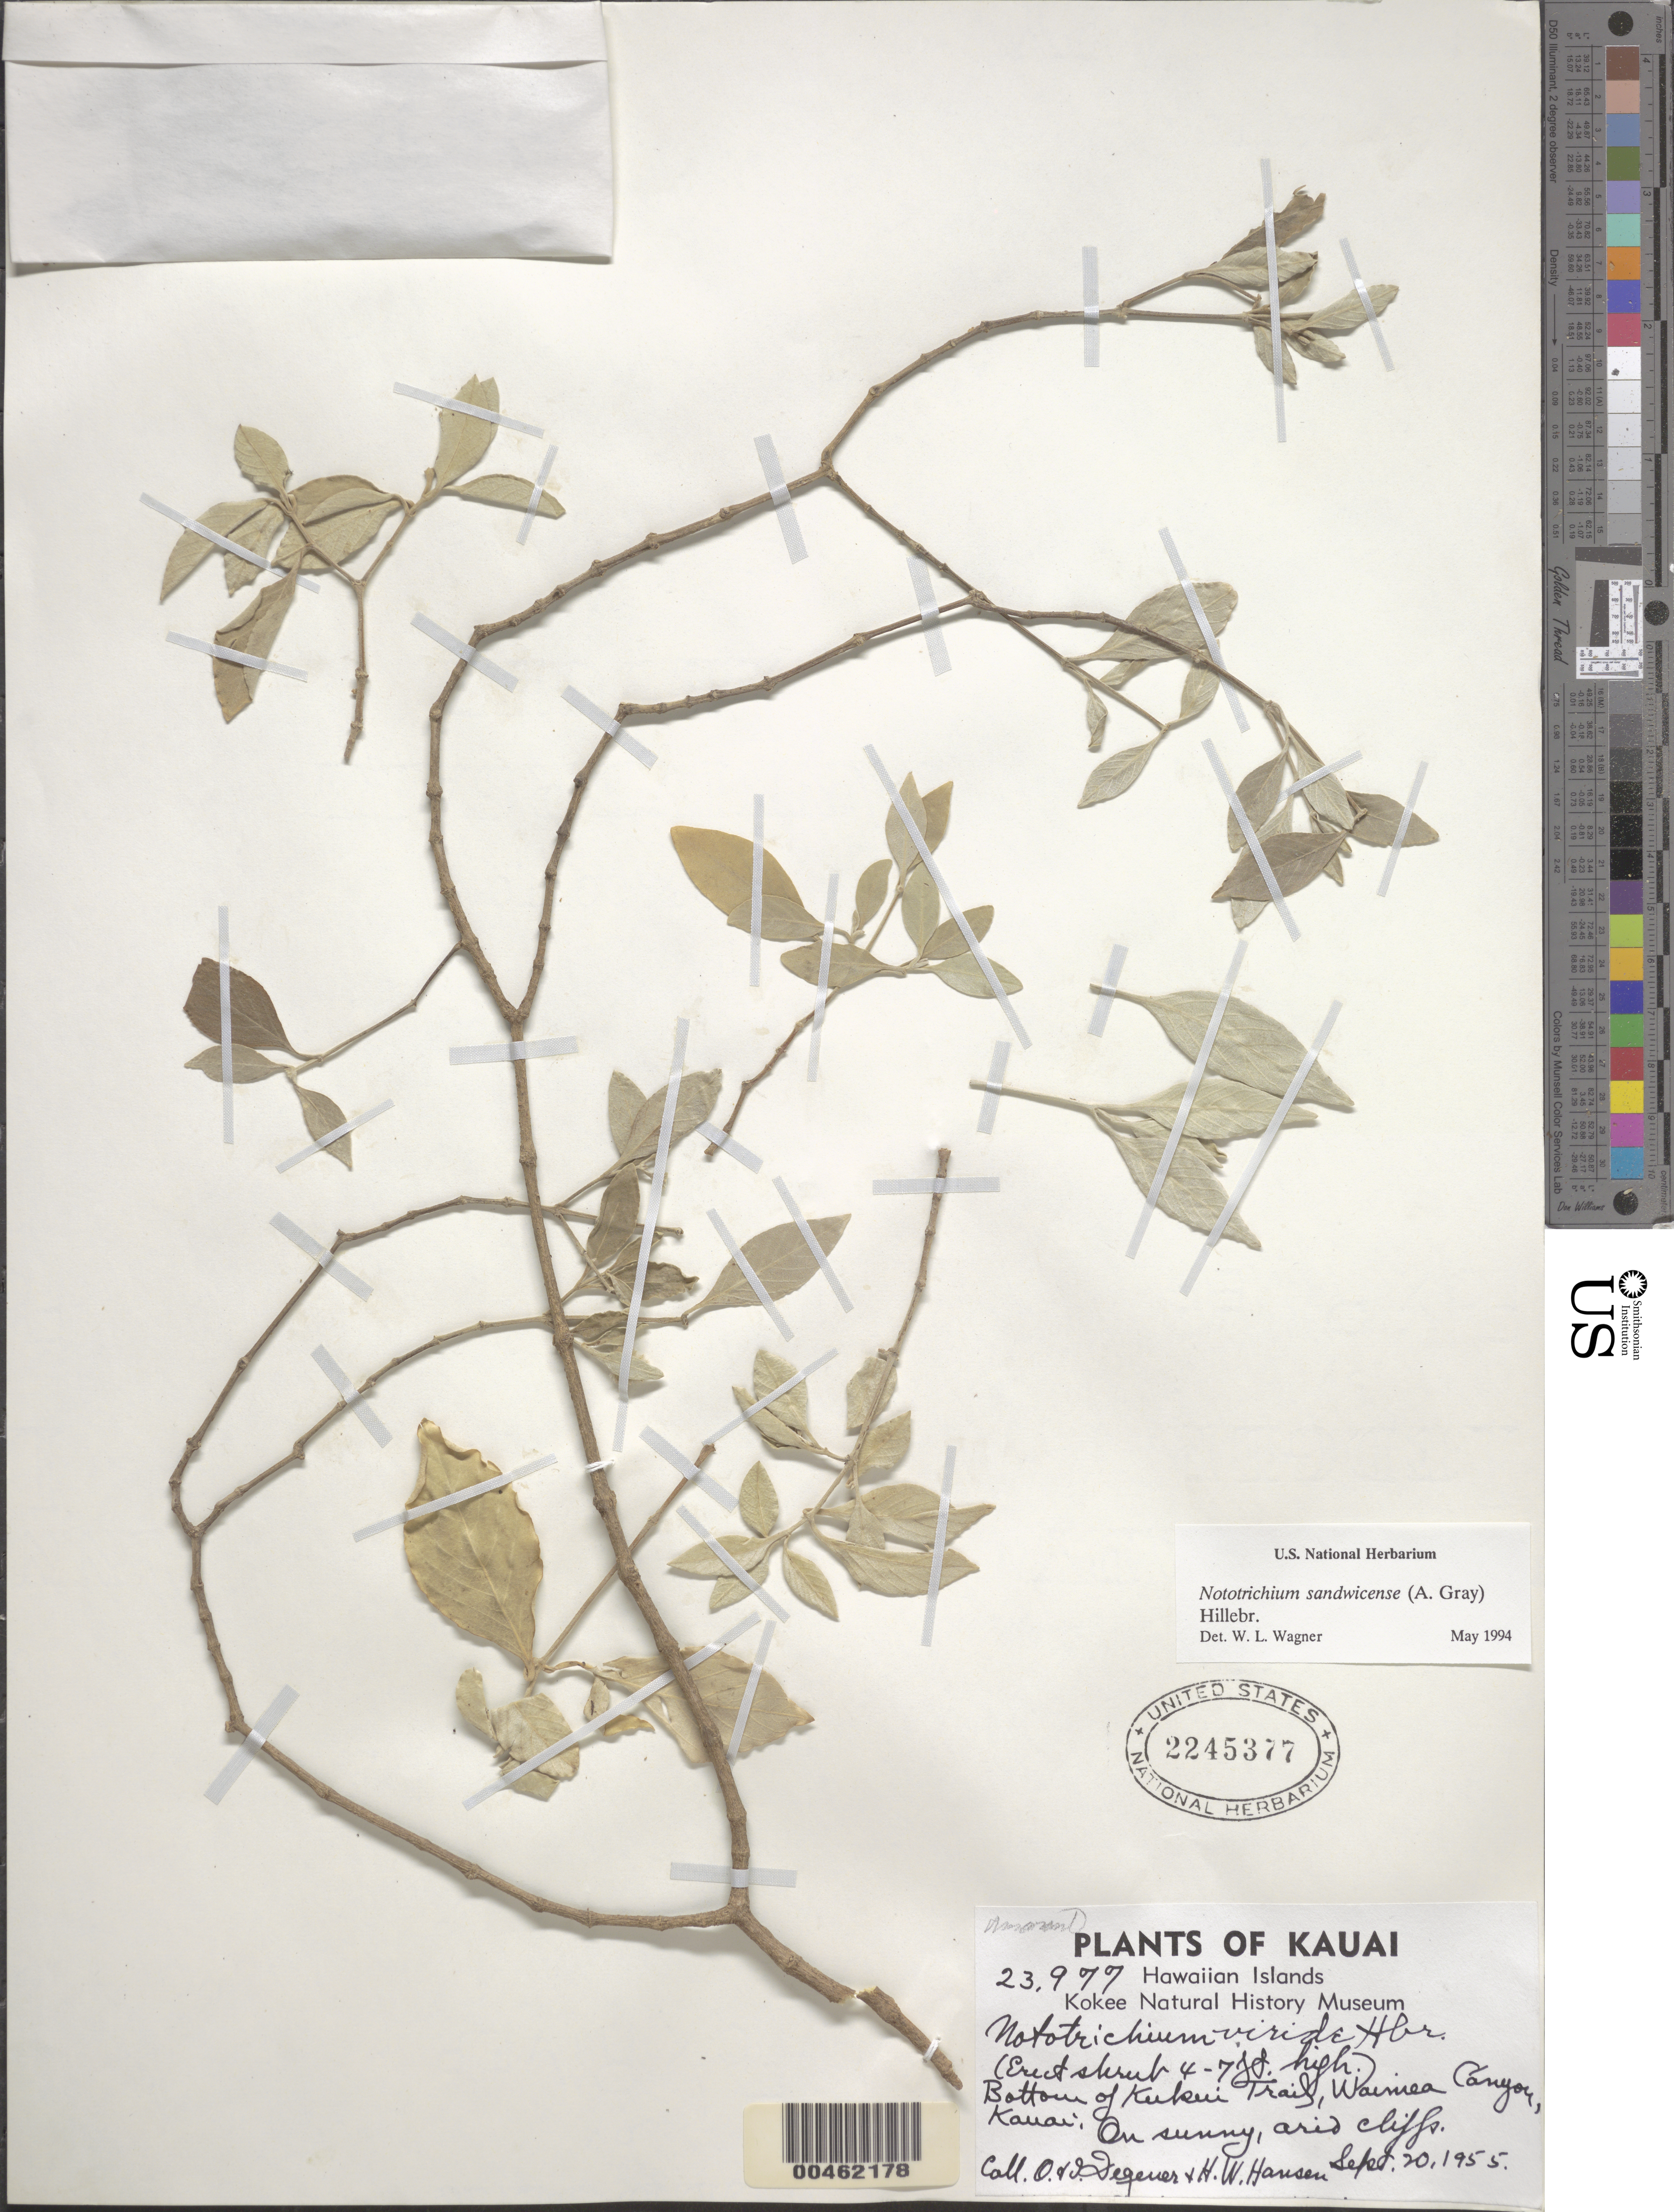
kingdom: Plantae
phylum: Tracheophyta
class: Magnoliopsida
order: Caryophyllales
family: Amaranthaceae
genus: Achyranthes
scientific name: Achyranthes sandwicensis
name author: (A. Gray) Di Vincenzo et al.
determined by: Wagner, W. L., (BOT), Smithsonian Institution - National Museum of Natural History (UNITED STATES)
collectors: O. Degener, I. Degener & H. Hansen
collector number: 23977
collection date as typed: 20 Sep 1955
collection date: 1955-09-20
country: United States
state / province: Hawaii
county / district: Kauai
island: Kaua'i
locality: Bottom of Kukui Trail, Waimea Canyon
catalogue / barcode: US 2245377